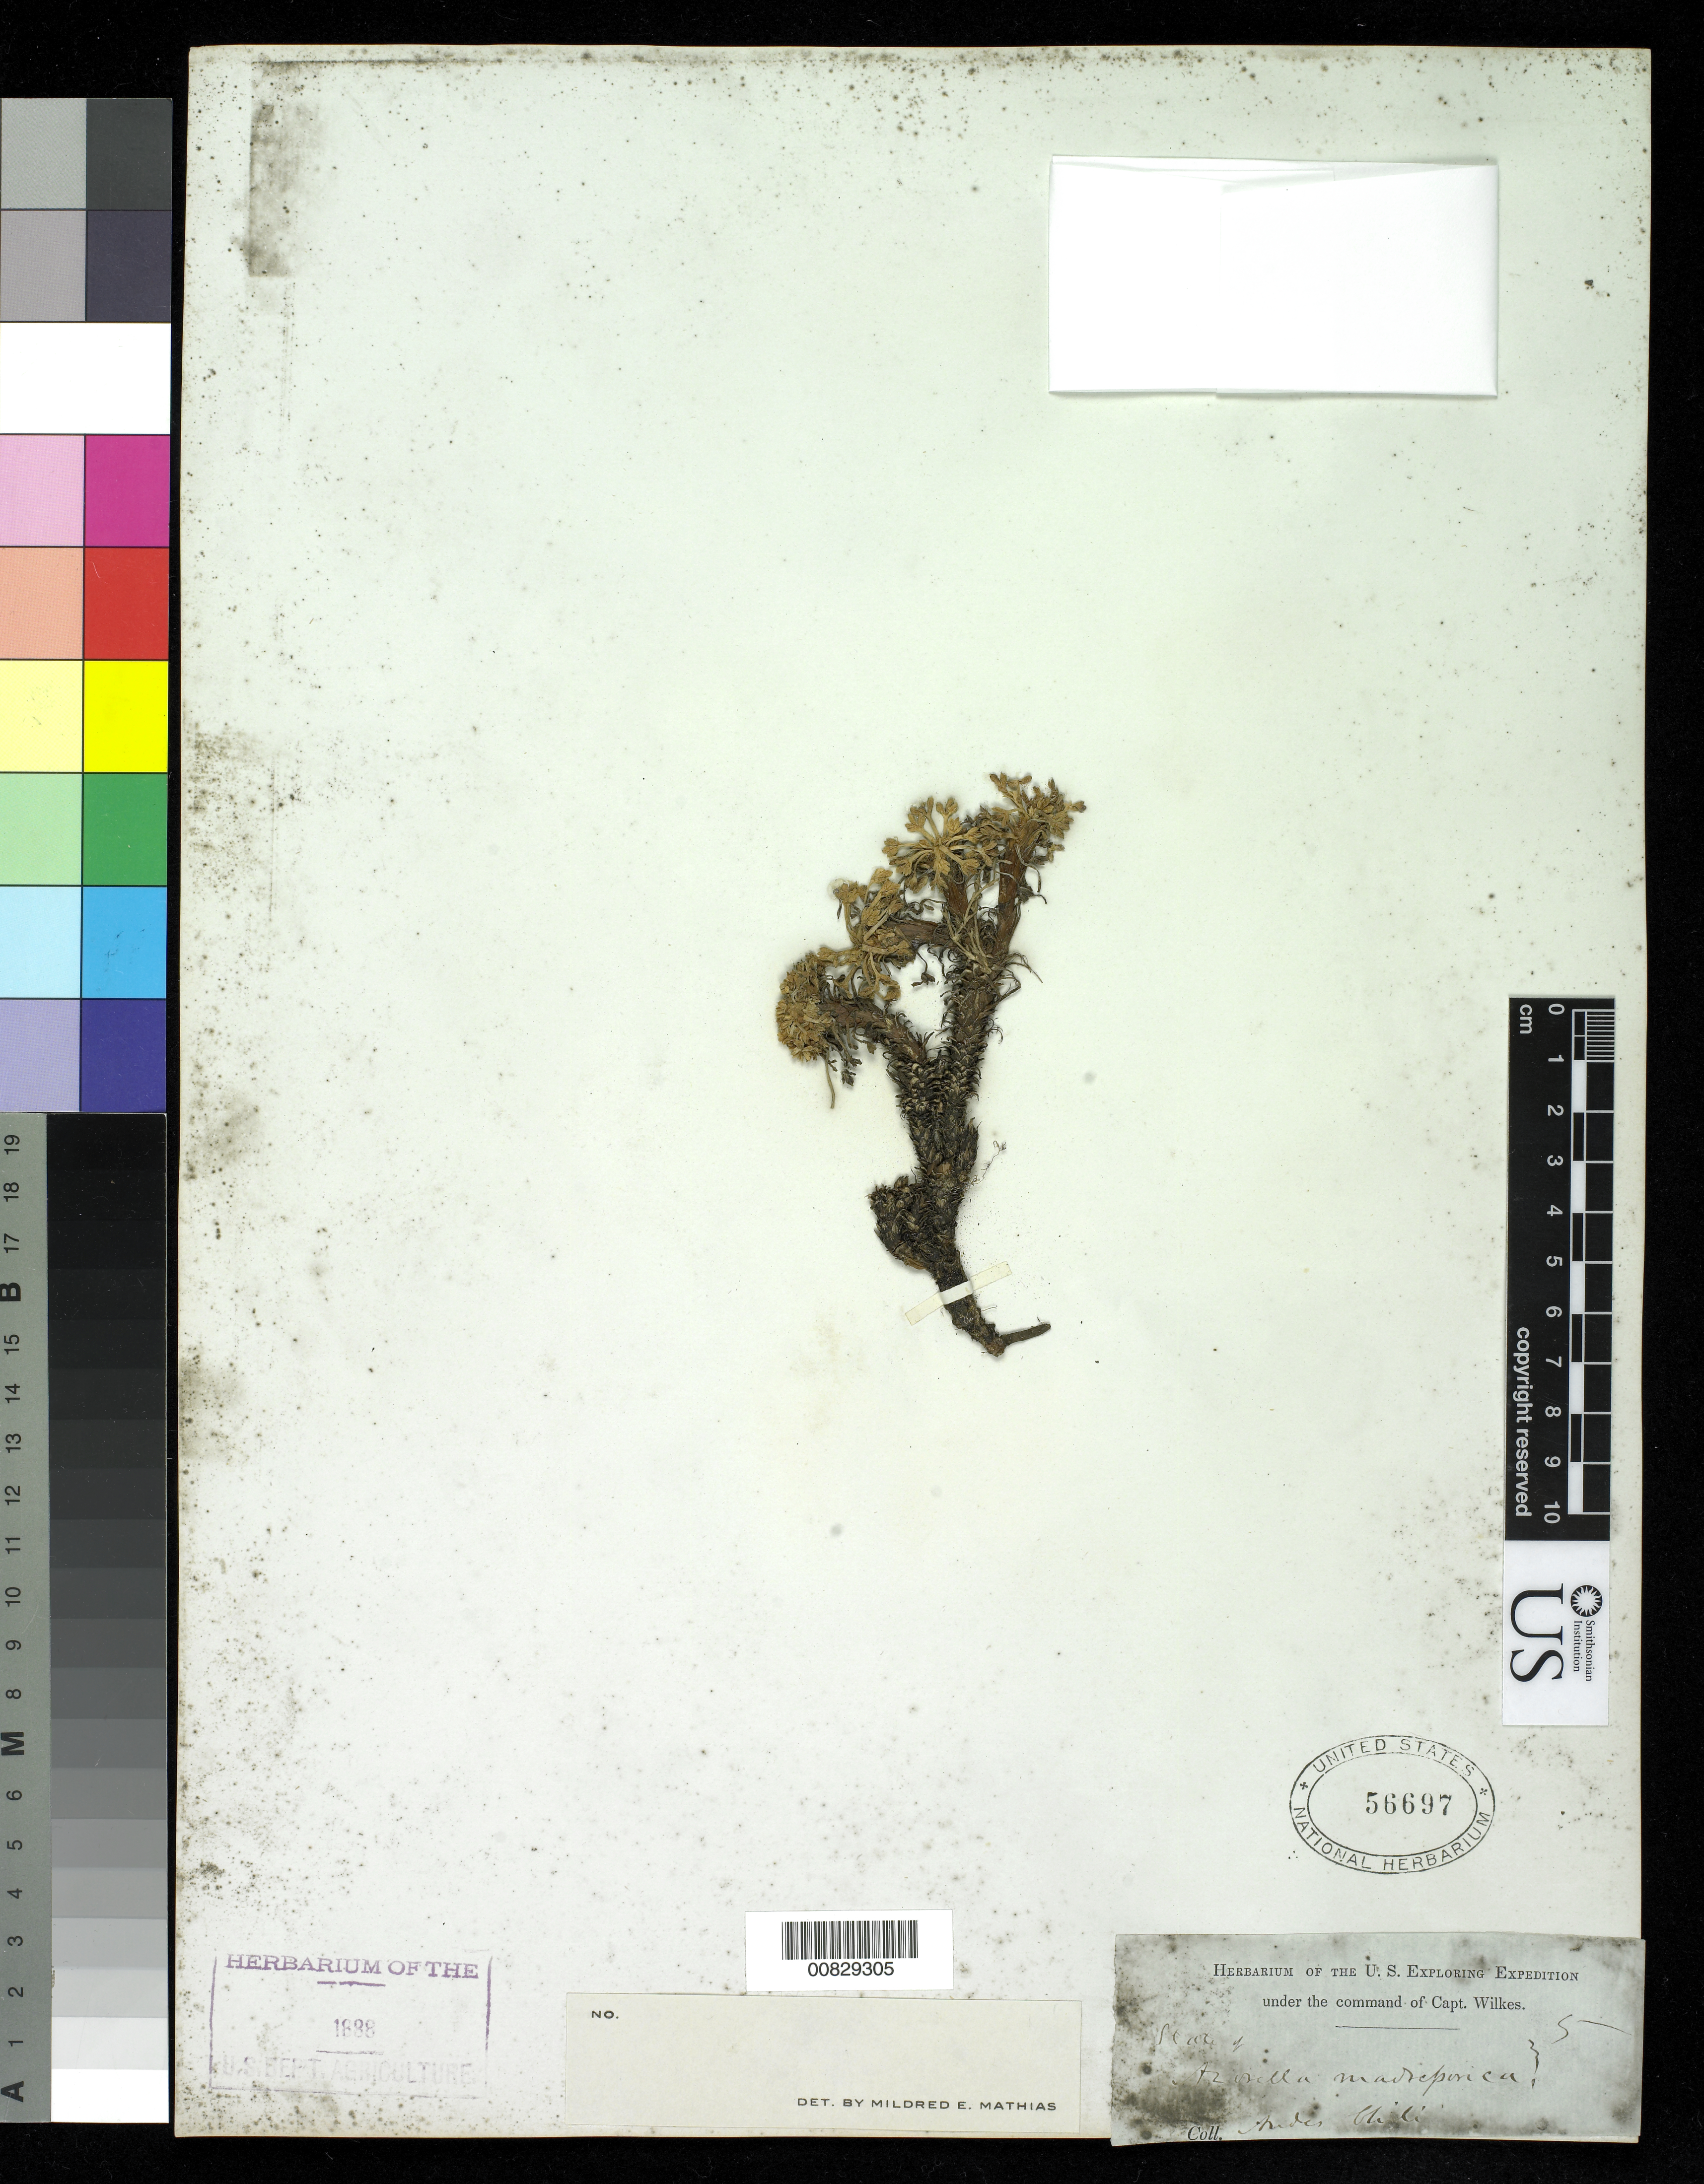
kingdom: Plantae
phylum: Tracheophyta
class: Magnoliopsida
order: Apiales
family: Apiaceae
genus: Azorella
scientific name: Azorella madreporica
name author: Clos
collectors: Wilkes Explor. Exped.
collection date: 1838/1842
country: Chile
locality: Andes of Chile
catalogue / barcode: US 56697